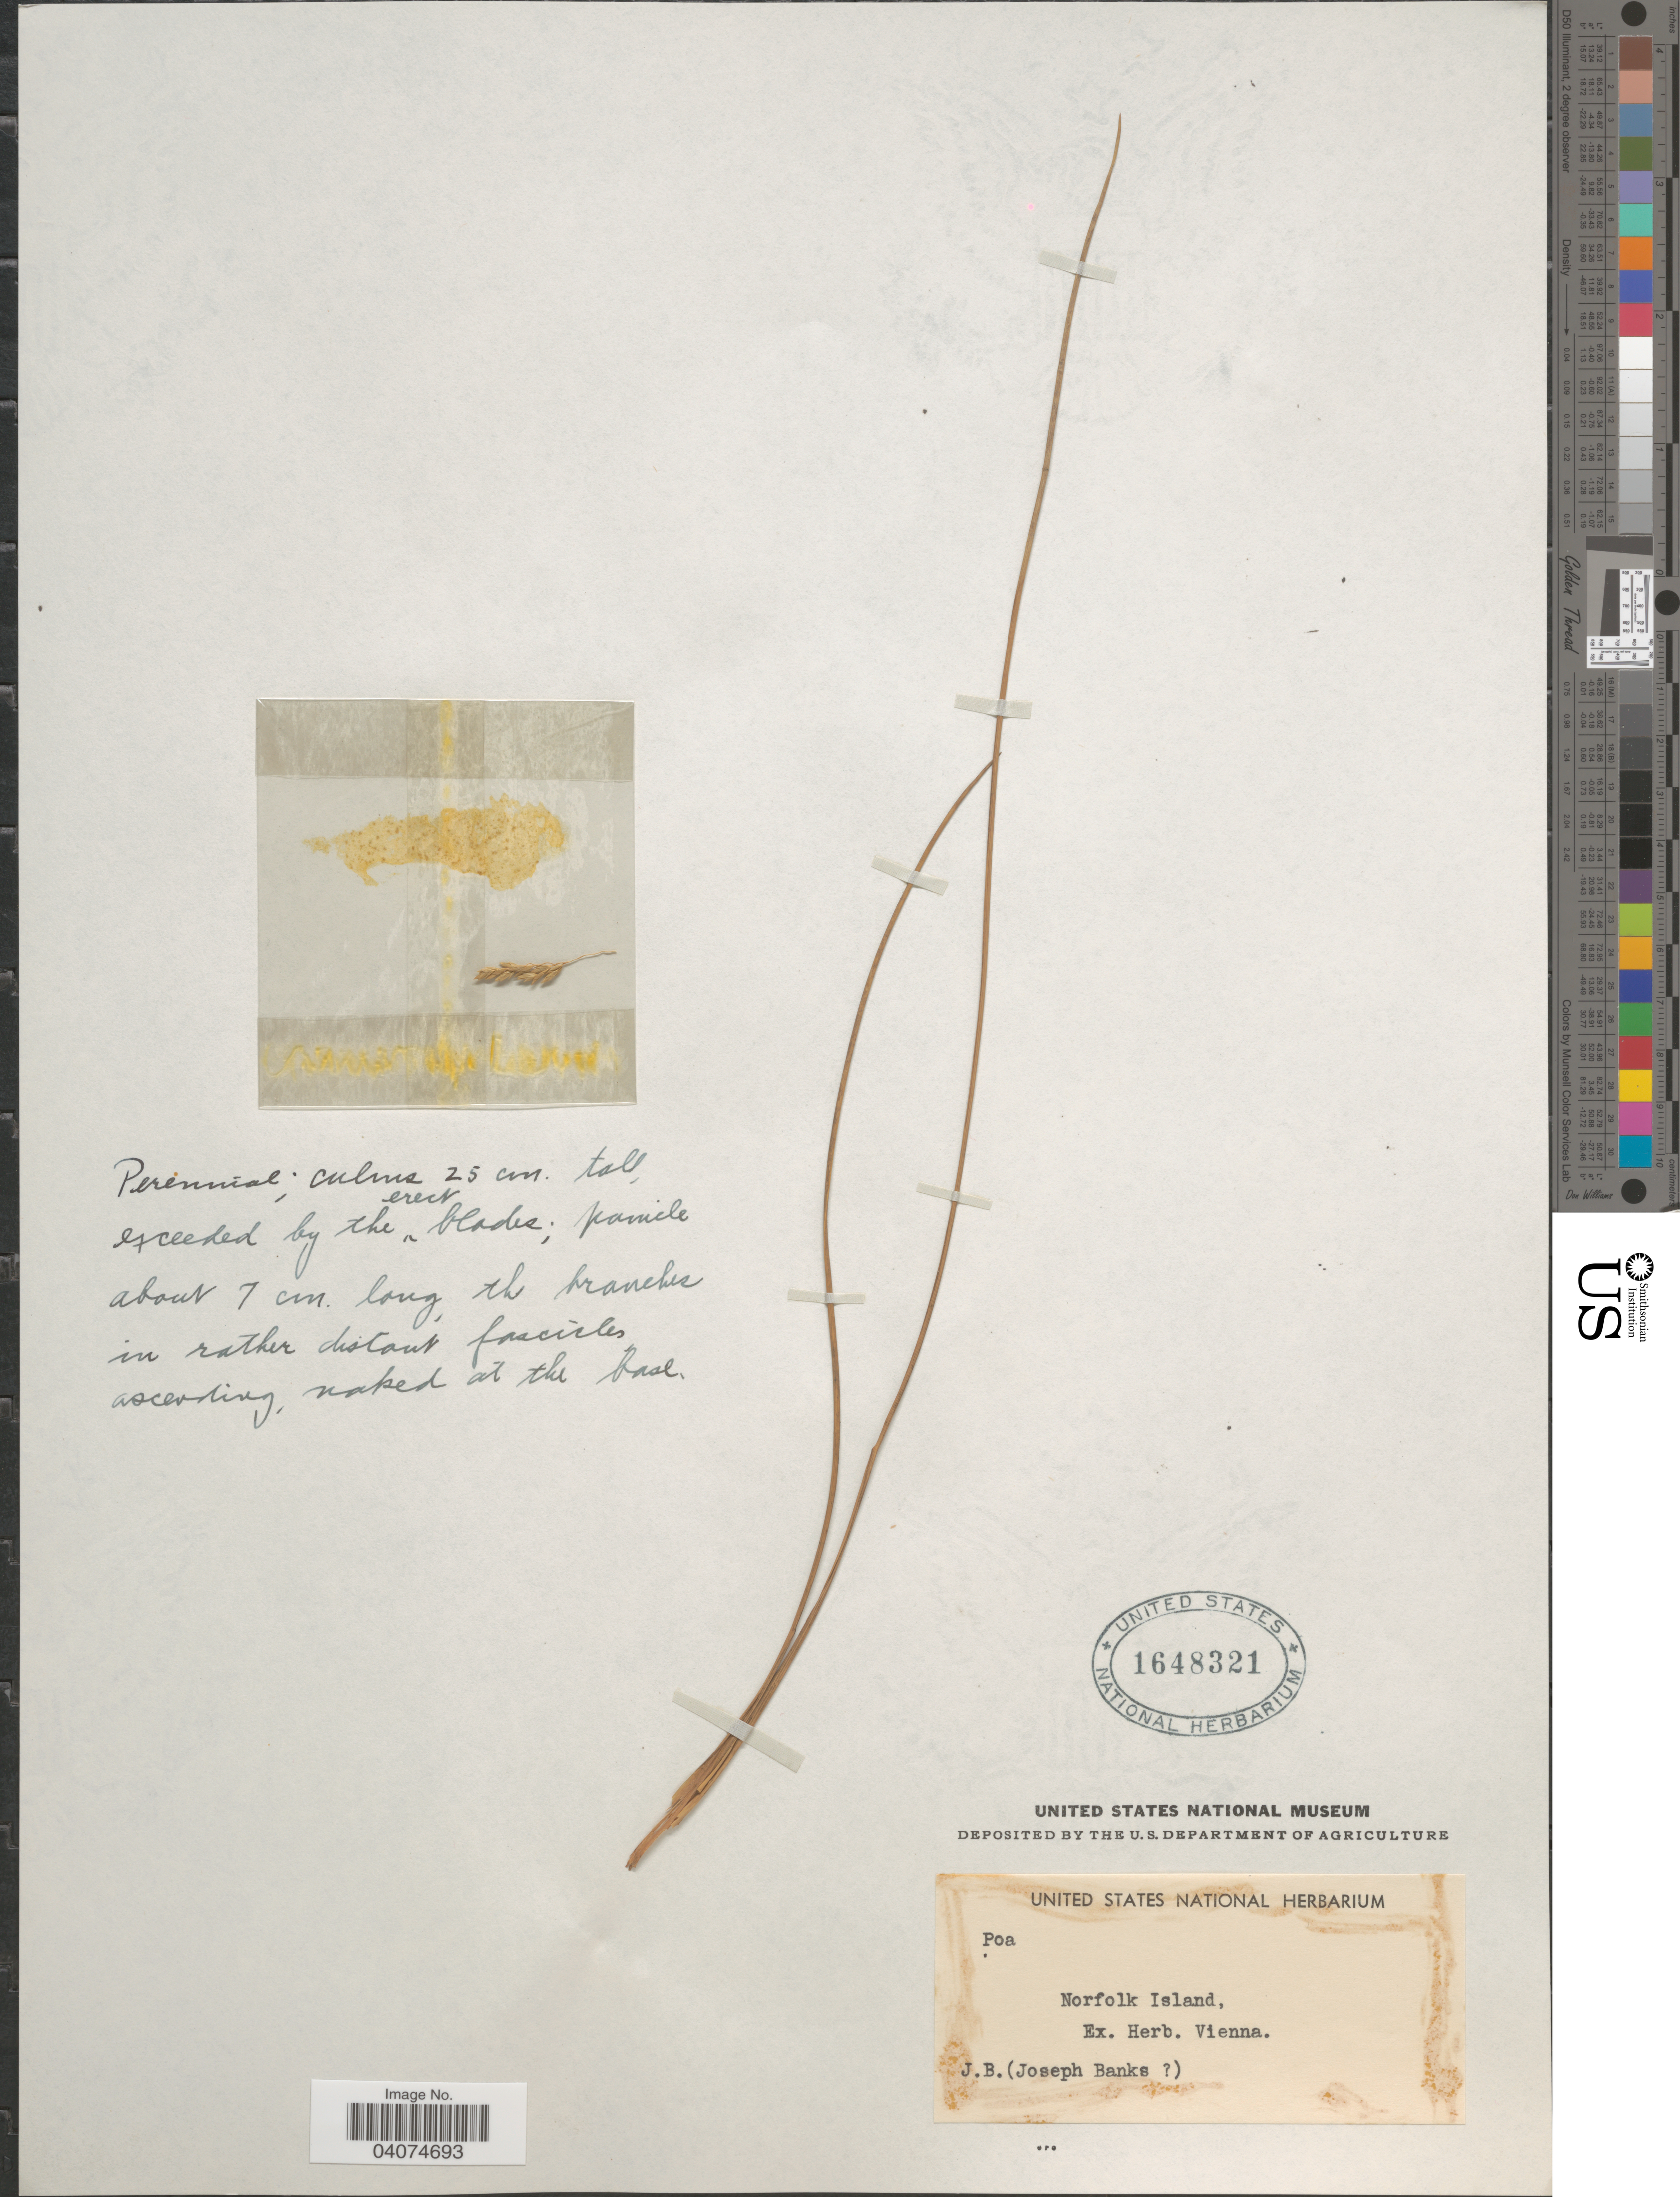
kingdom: Plantae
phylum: Tracheophyta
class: Liliopsida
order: Poales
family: Poaceae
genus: Poa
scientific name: Poa sp.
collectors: J. Banks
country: Australia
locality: Norfolk Island.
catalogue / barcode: US 1648321